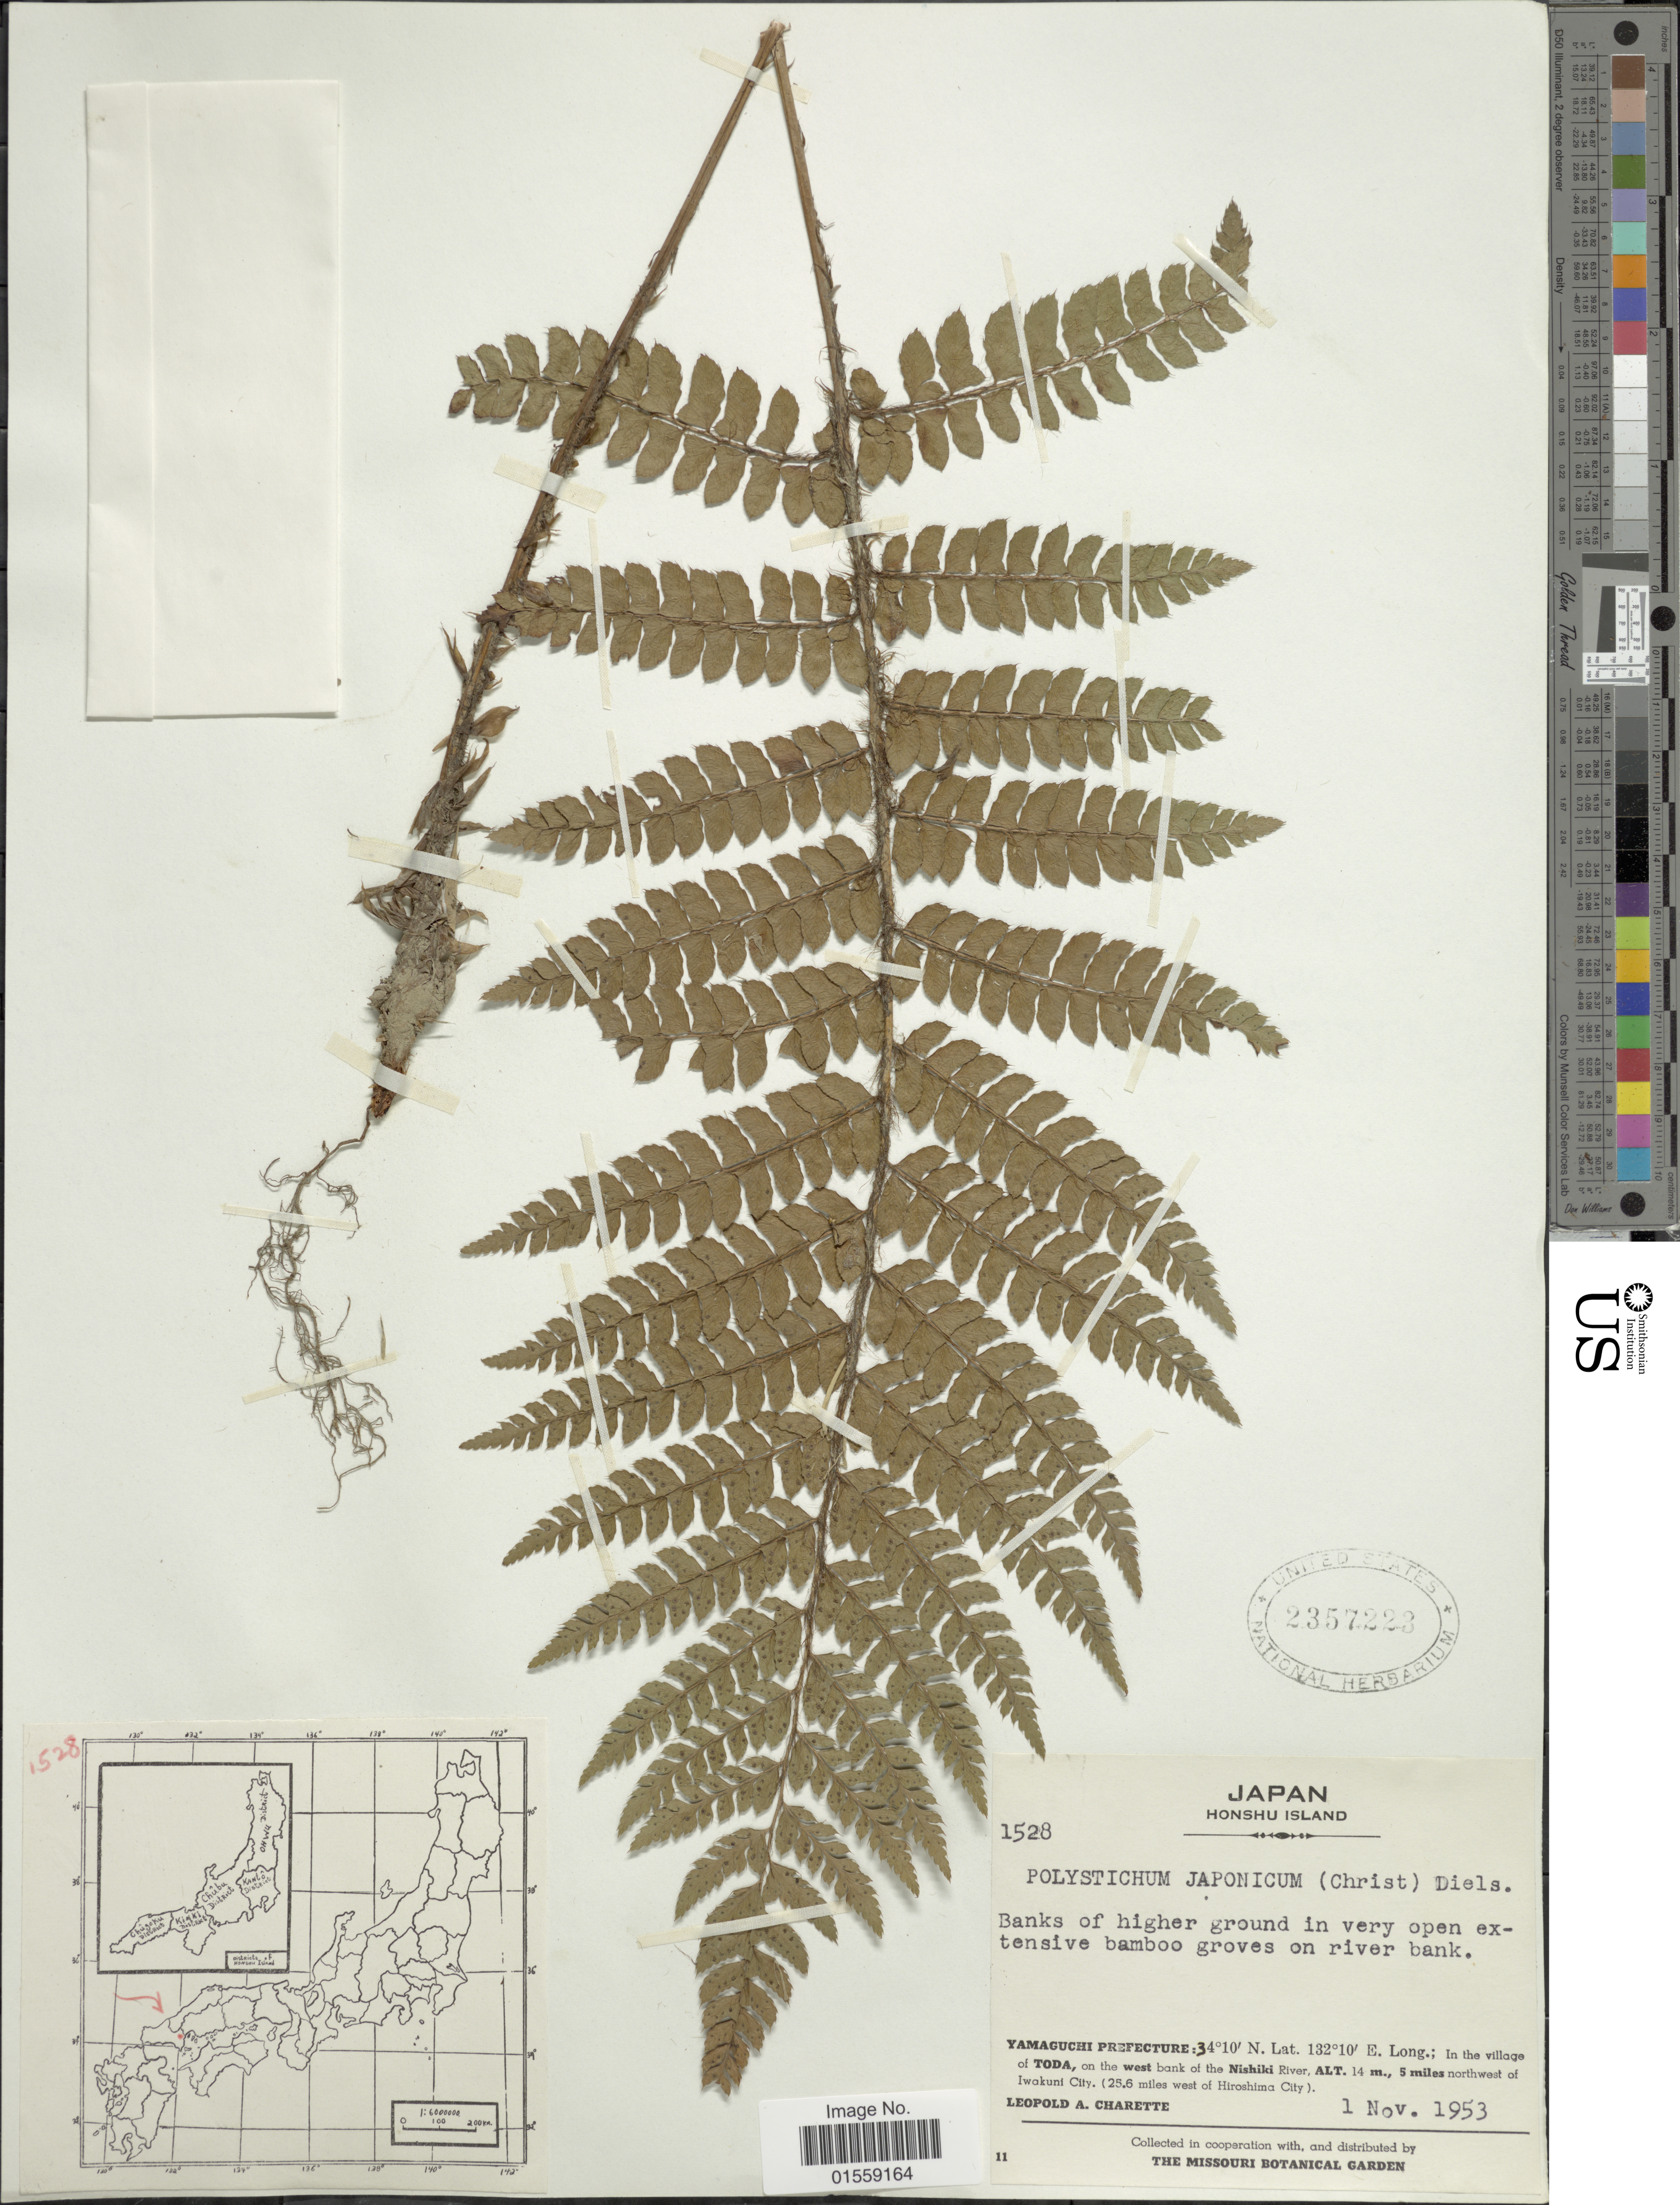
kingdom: Plantae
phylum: Tracheophyta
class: Polypodiopsida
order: Polypodiales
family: Dryopteridaceae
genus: Polystichum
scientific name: Polystichum japonicum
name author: Diels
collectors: L. A. Charette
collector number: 1528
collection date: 1953-11-01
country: Japan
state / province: Yamaguti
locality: Japan, Honshu Island, Yamaguchi Prefecture: in the village of Toda, on the west bank of the Nishiki River, 5 miles northwest of Iwakuni City. ( 25.6 miles west of Hiroshima City).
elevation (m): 14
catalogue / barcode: US 2357223